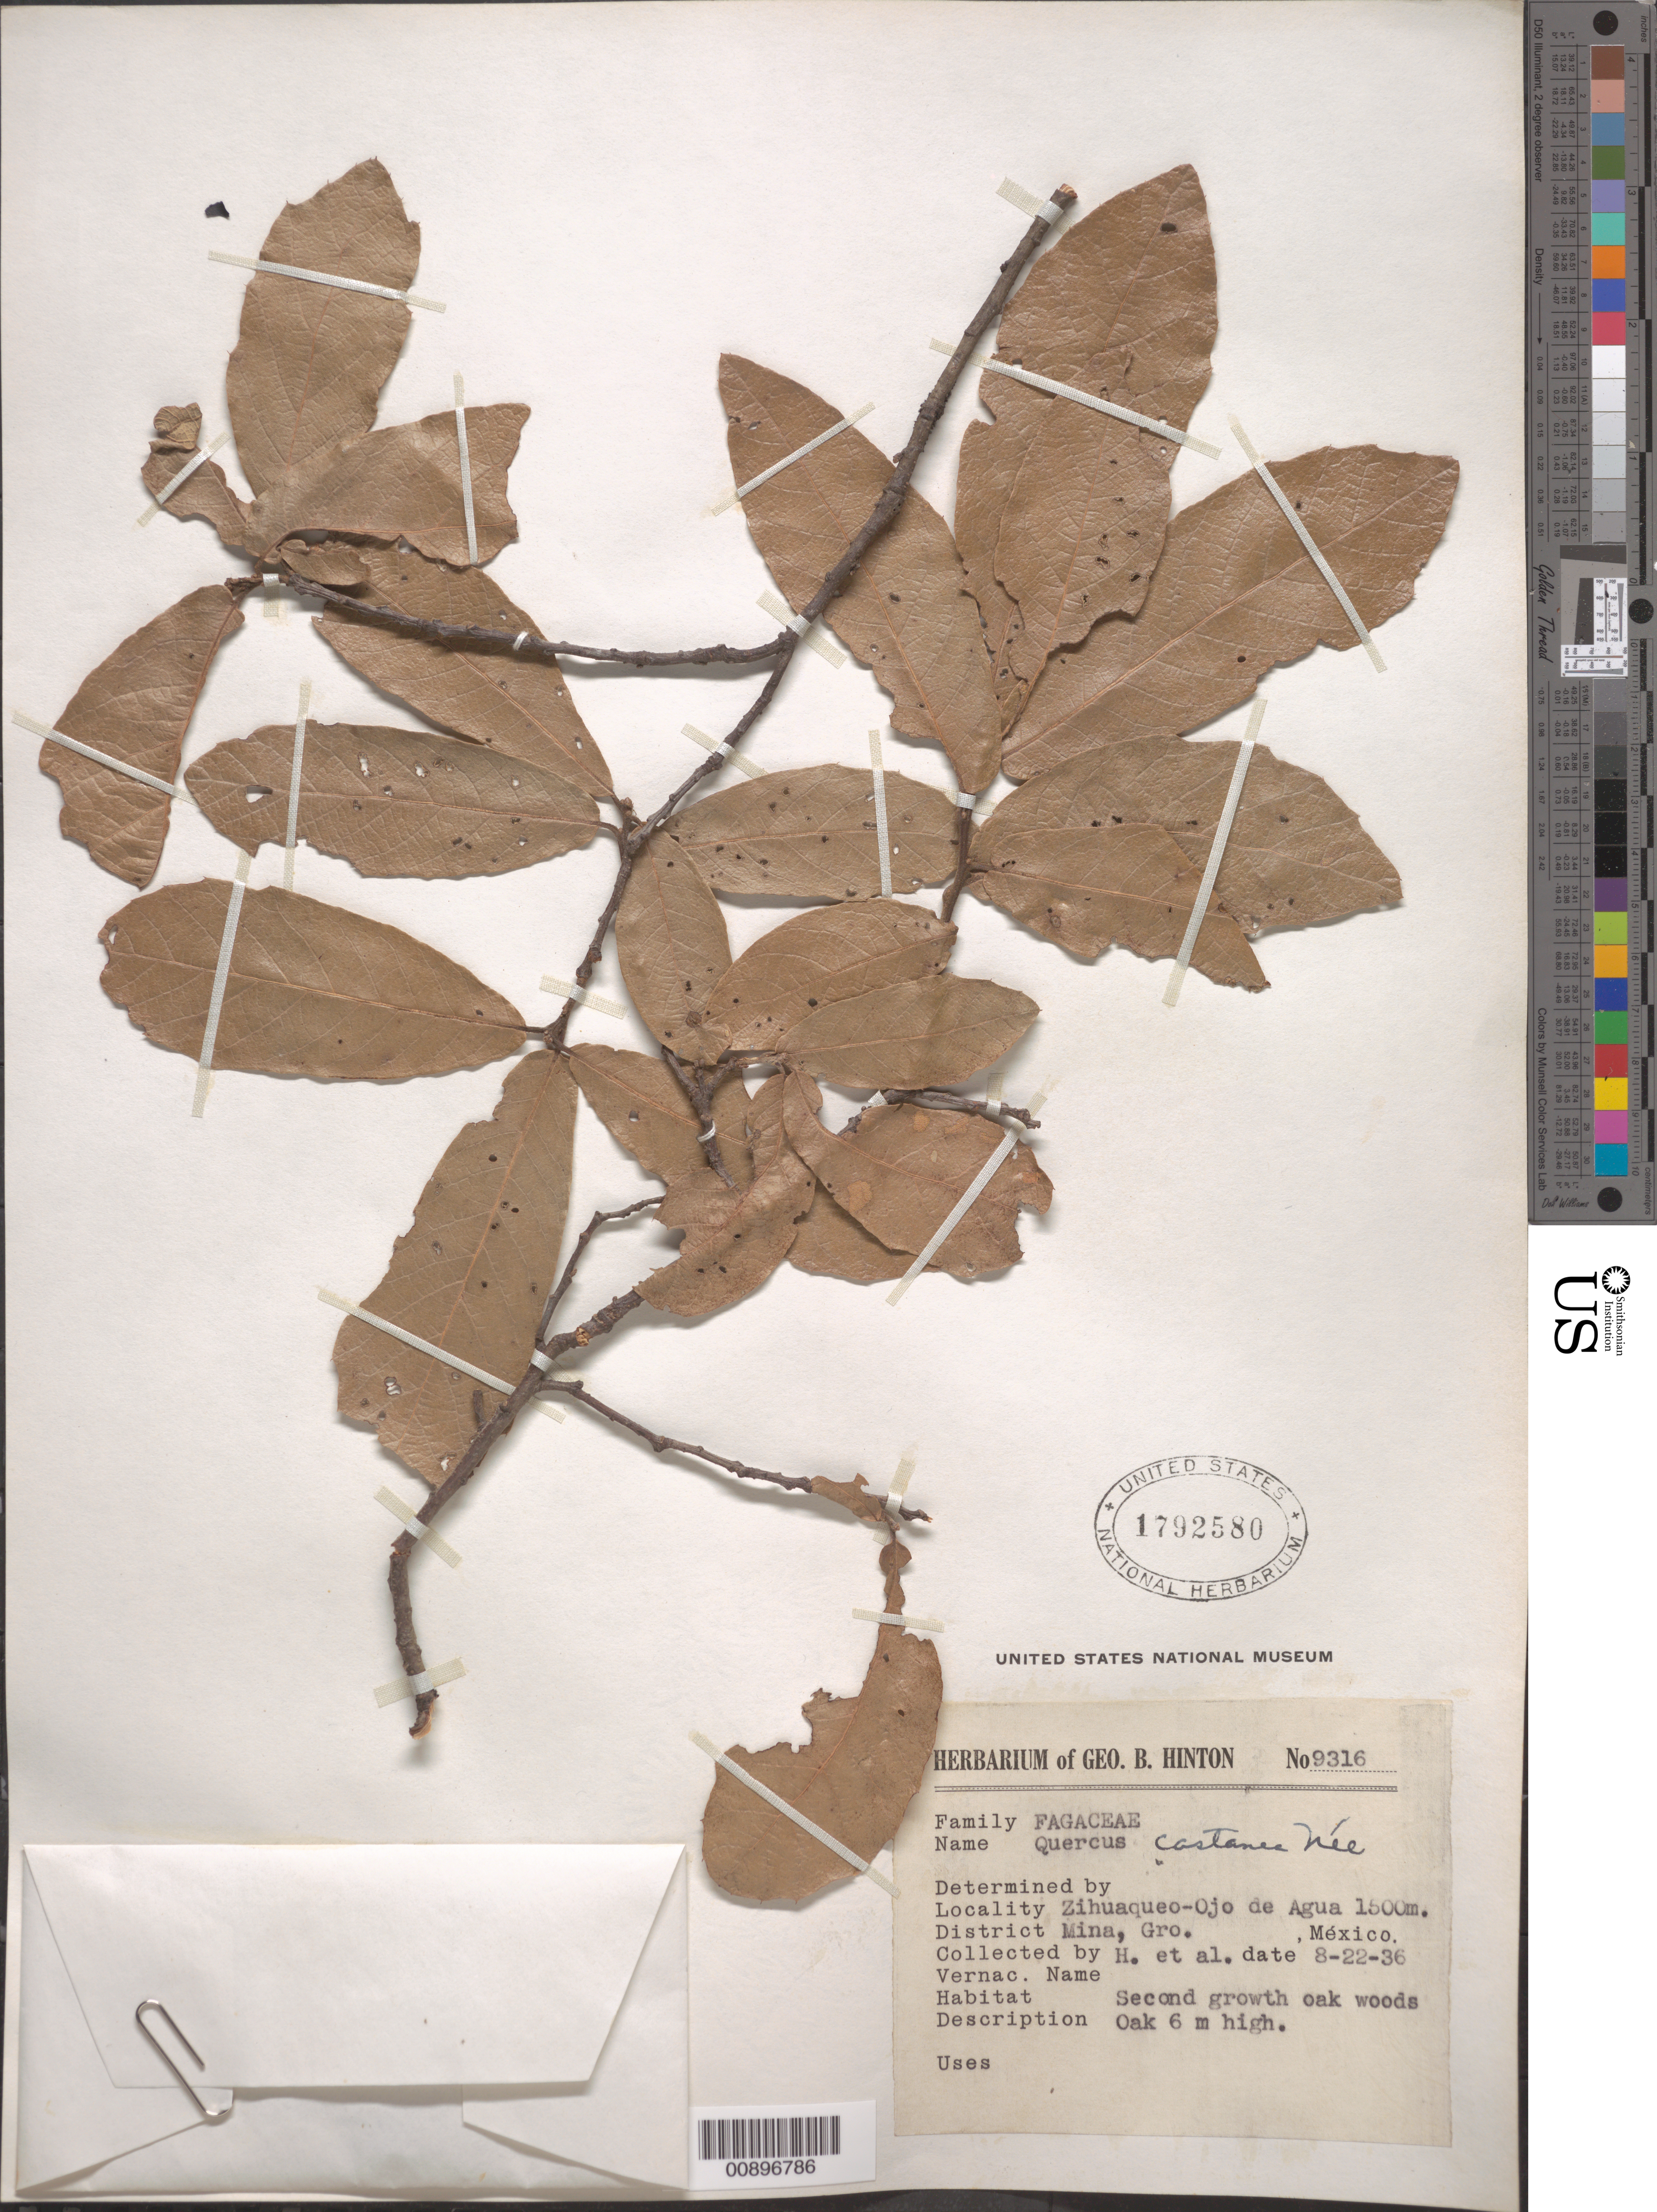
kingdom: Plantae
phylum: Tracheophyta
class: Magnoliopsida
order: Fagales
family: Fagaceae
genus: Quercus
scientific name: Quercus castanea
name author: Née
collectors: G. B. Hinton & et al.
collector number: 9316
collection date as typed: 22 Aug 1936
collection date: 1936-08-22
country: Mexico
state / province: Guerrero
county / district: Mina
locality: Zihuaqueo-Ojo de Agua, District Mina, Guerrero.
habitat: Second growth oak woods.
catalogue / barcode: US 1792580